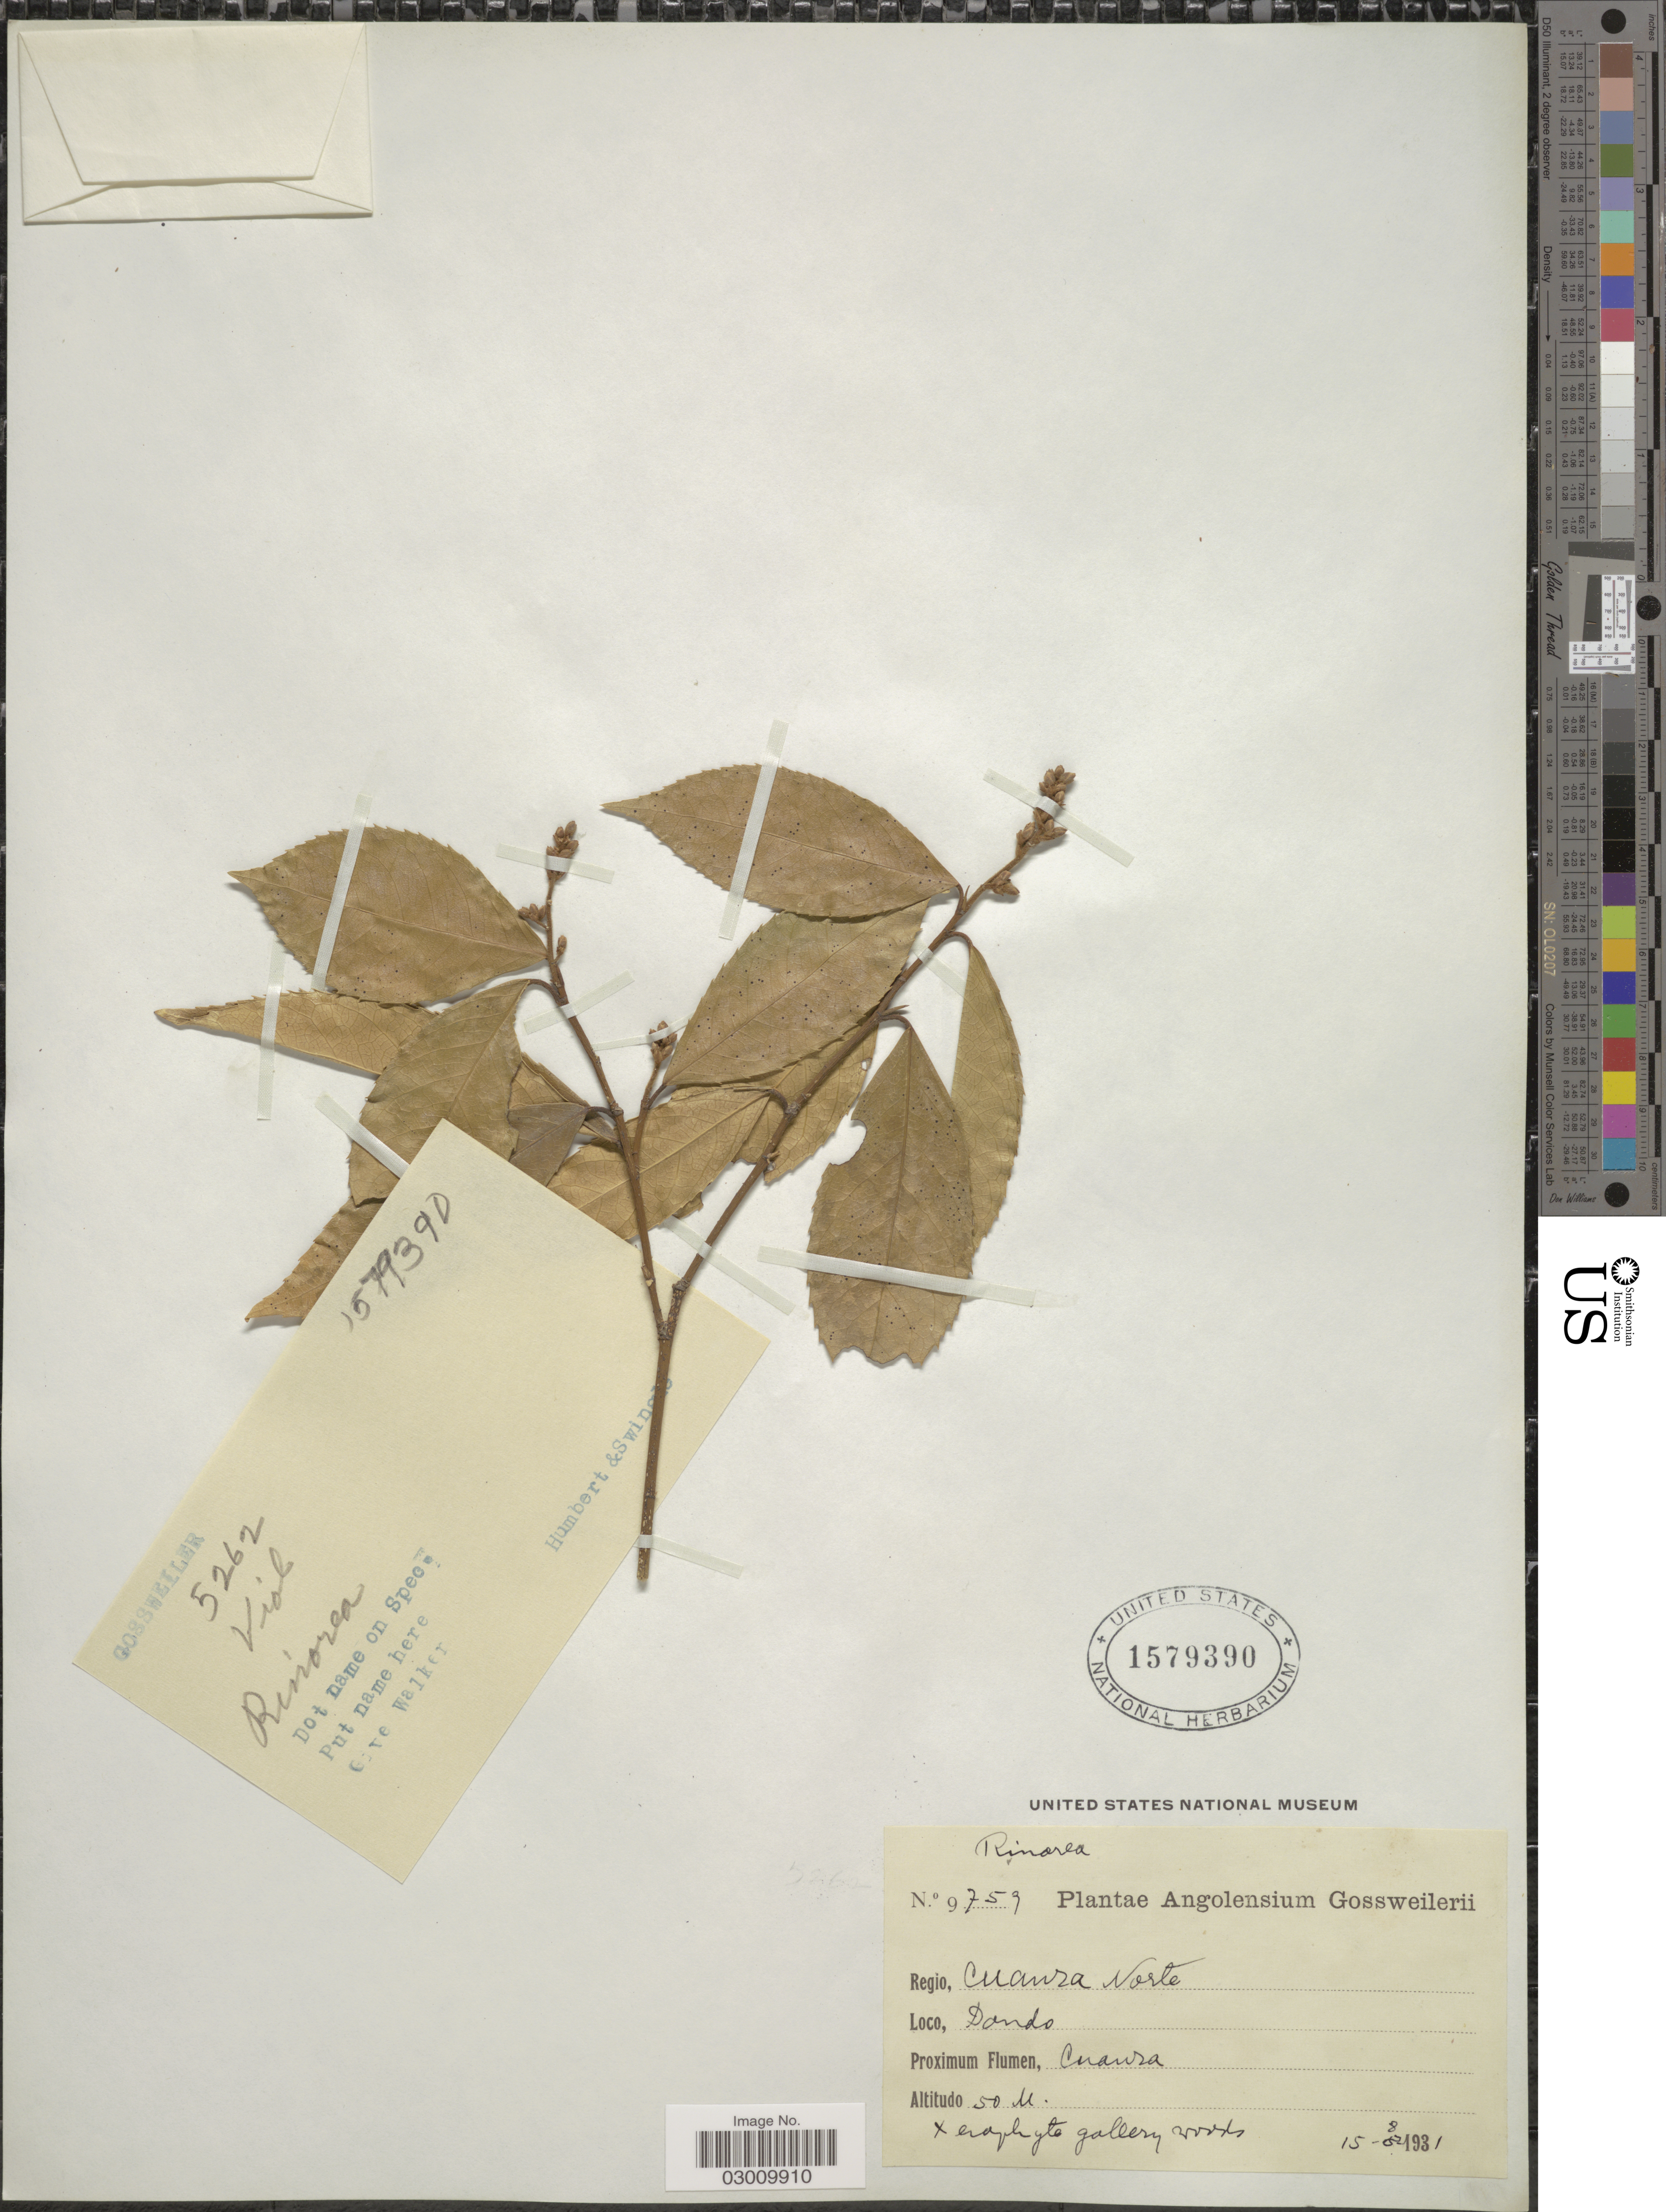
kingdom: Plantae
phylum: Tracheophyta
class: Magnoliopsida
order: Malpighiales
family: Violaceae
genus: Rinorea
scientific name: Rinorea sp.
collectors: -. Gossweiler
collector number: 9759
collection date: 1931-08-15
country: Angola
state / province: Cuanza Norte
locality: Regio, Cuanza Norte. Dando. Proximun Flumen, Cuanza.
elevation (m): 50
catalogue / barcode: US 1579390